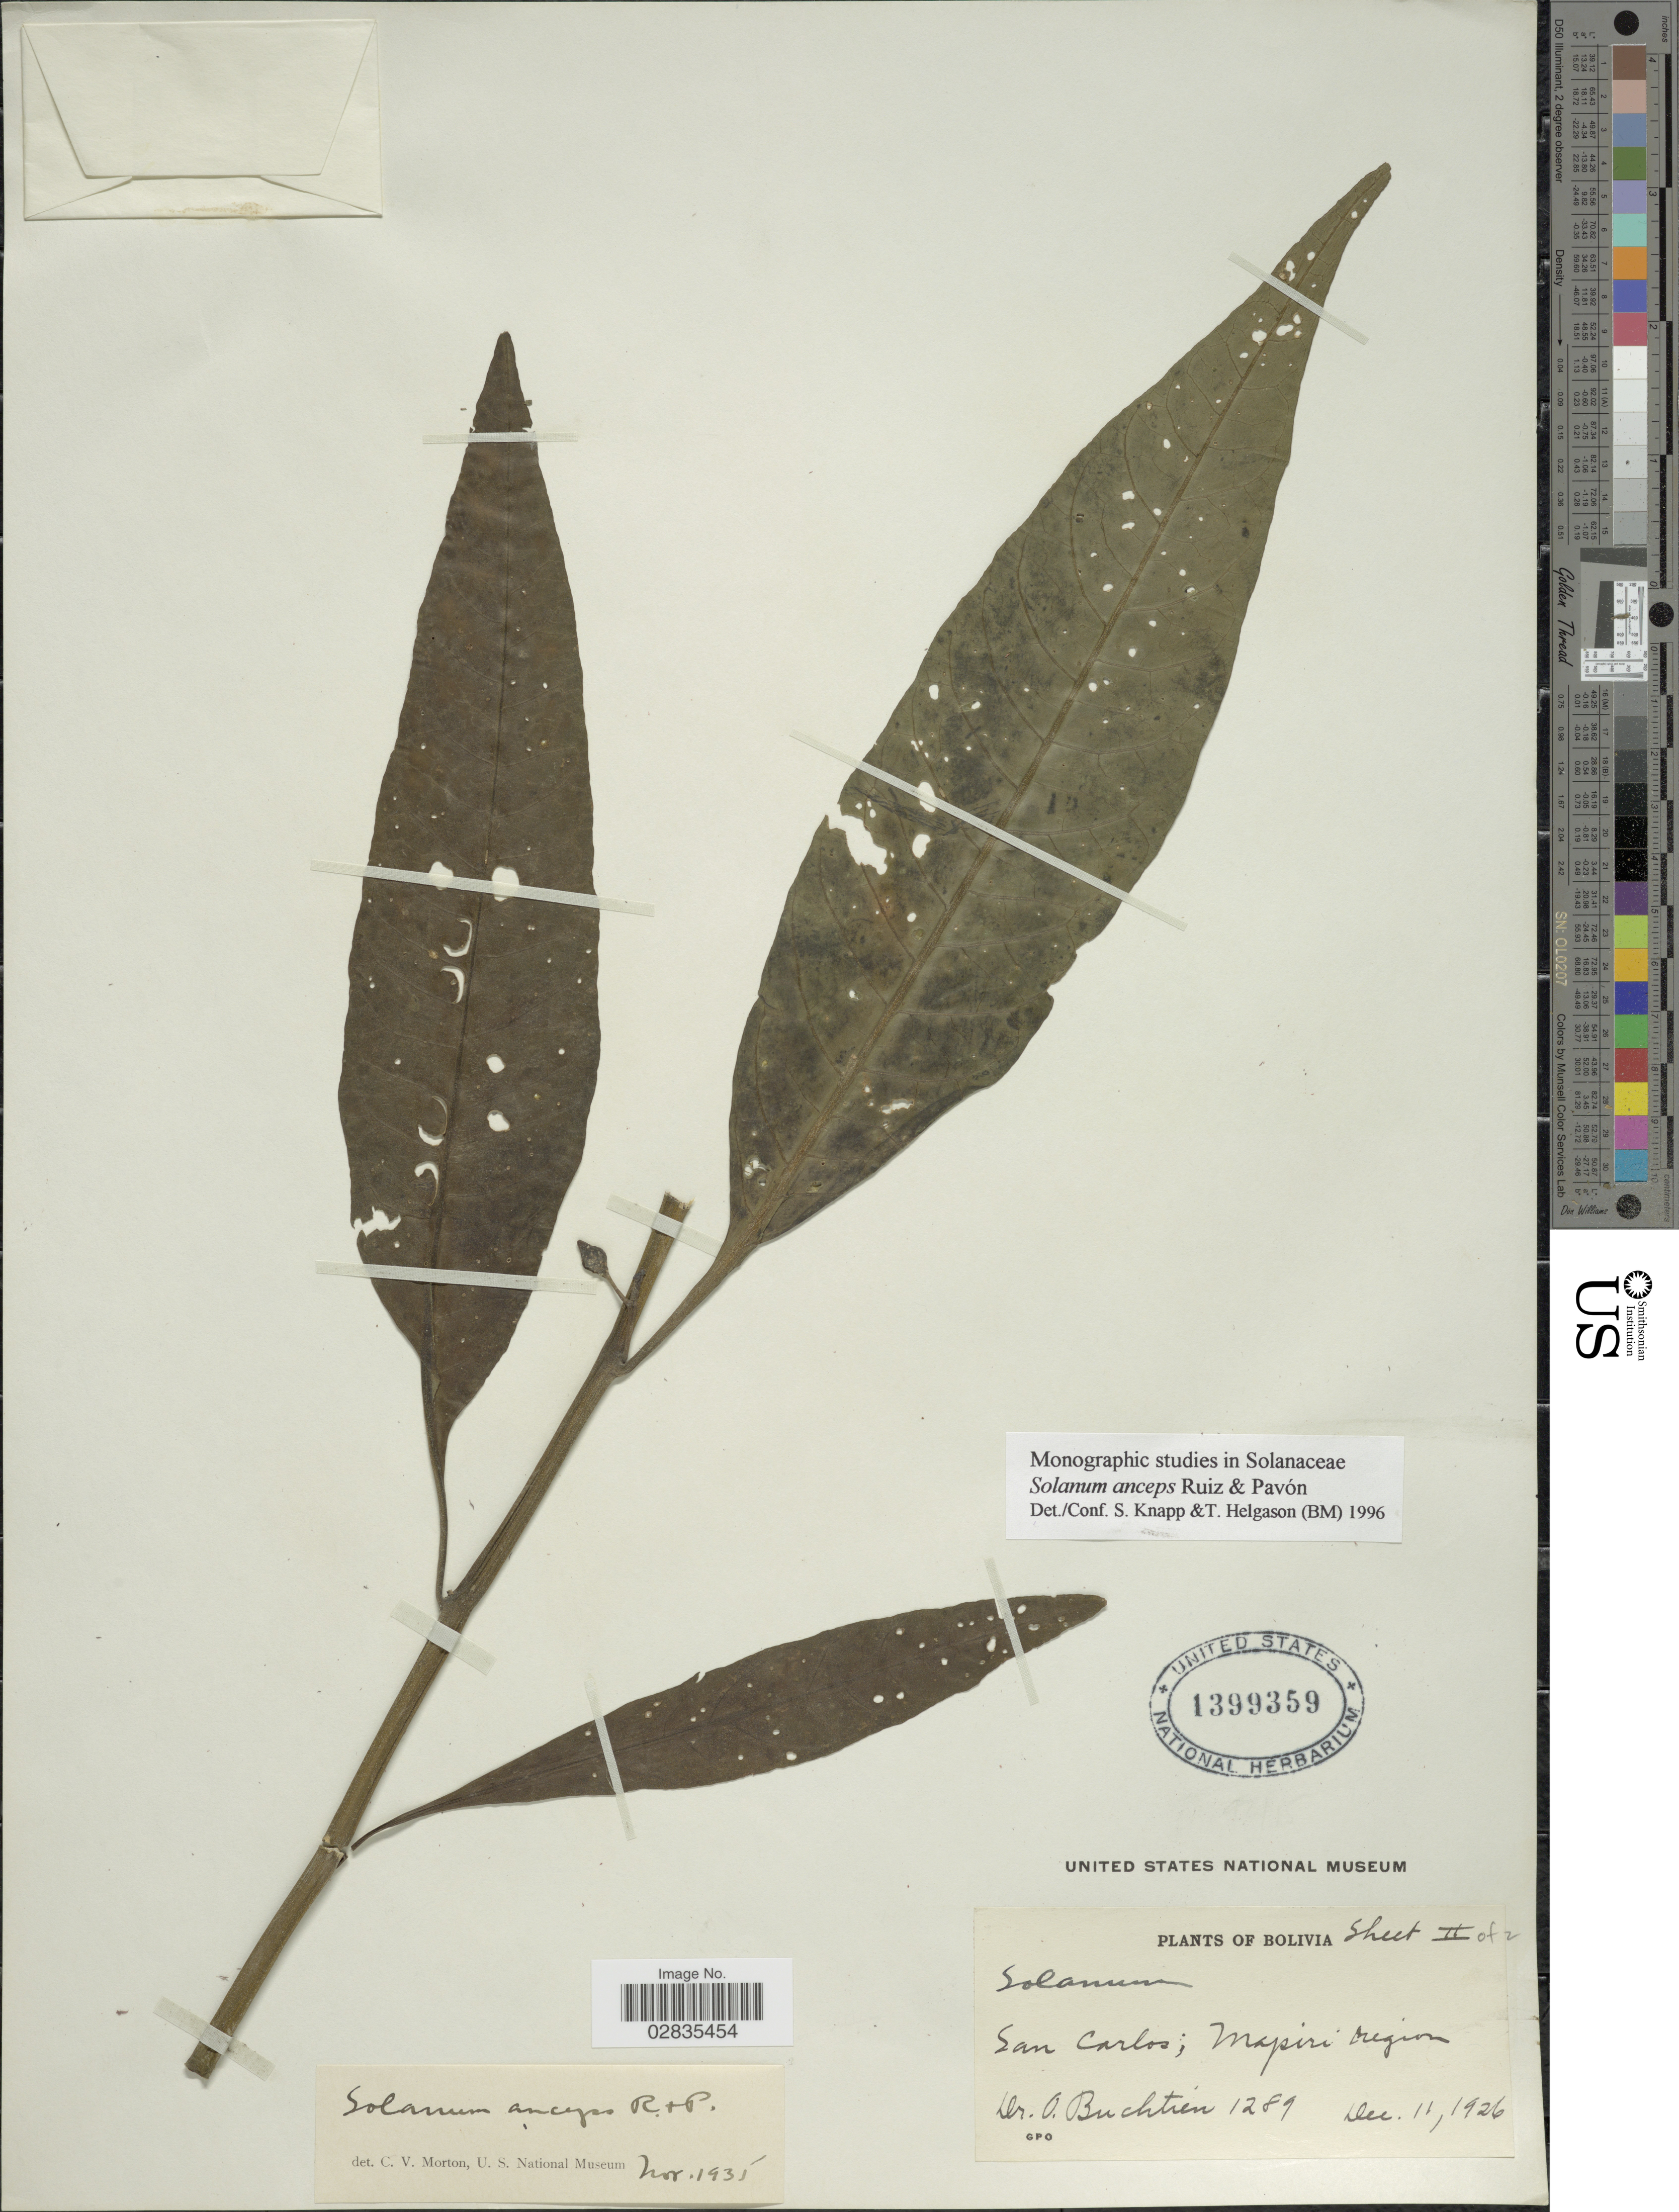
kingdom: Plantae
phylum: Tracheophyta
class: Magnoliopsida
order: Solanales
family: Solanaceae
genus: Solanum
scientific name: Solanum anceps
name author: Ruiz & Pav.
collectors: O. Buchtien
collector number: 1289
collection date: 1926-12-11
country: Bolivia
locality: San Carlos; Mapiri region.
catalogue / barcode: US 1399359